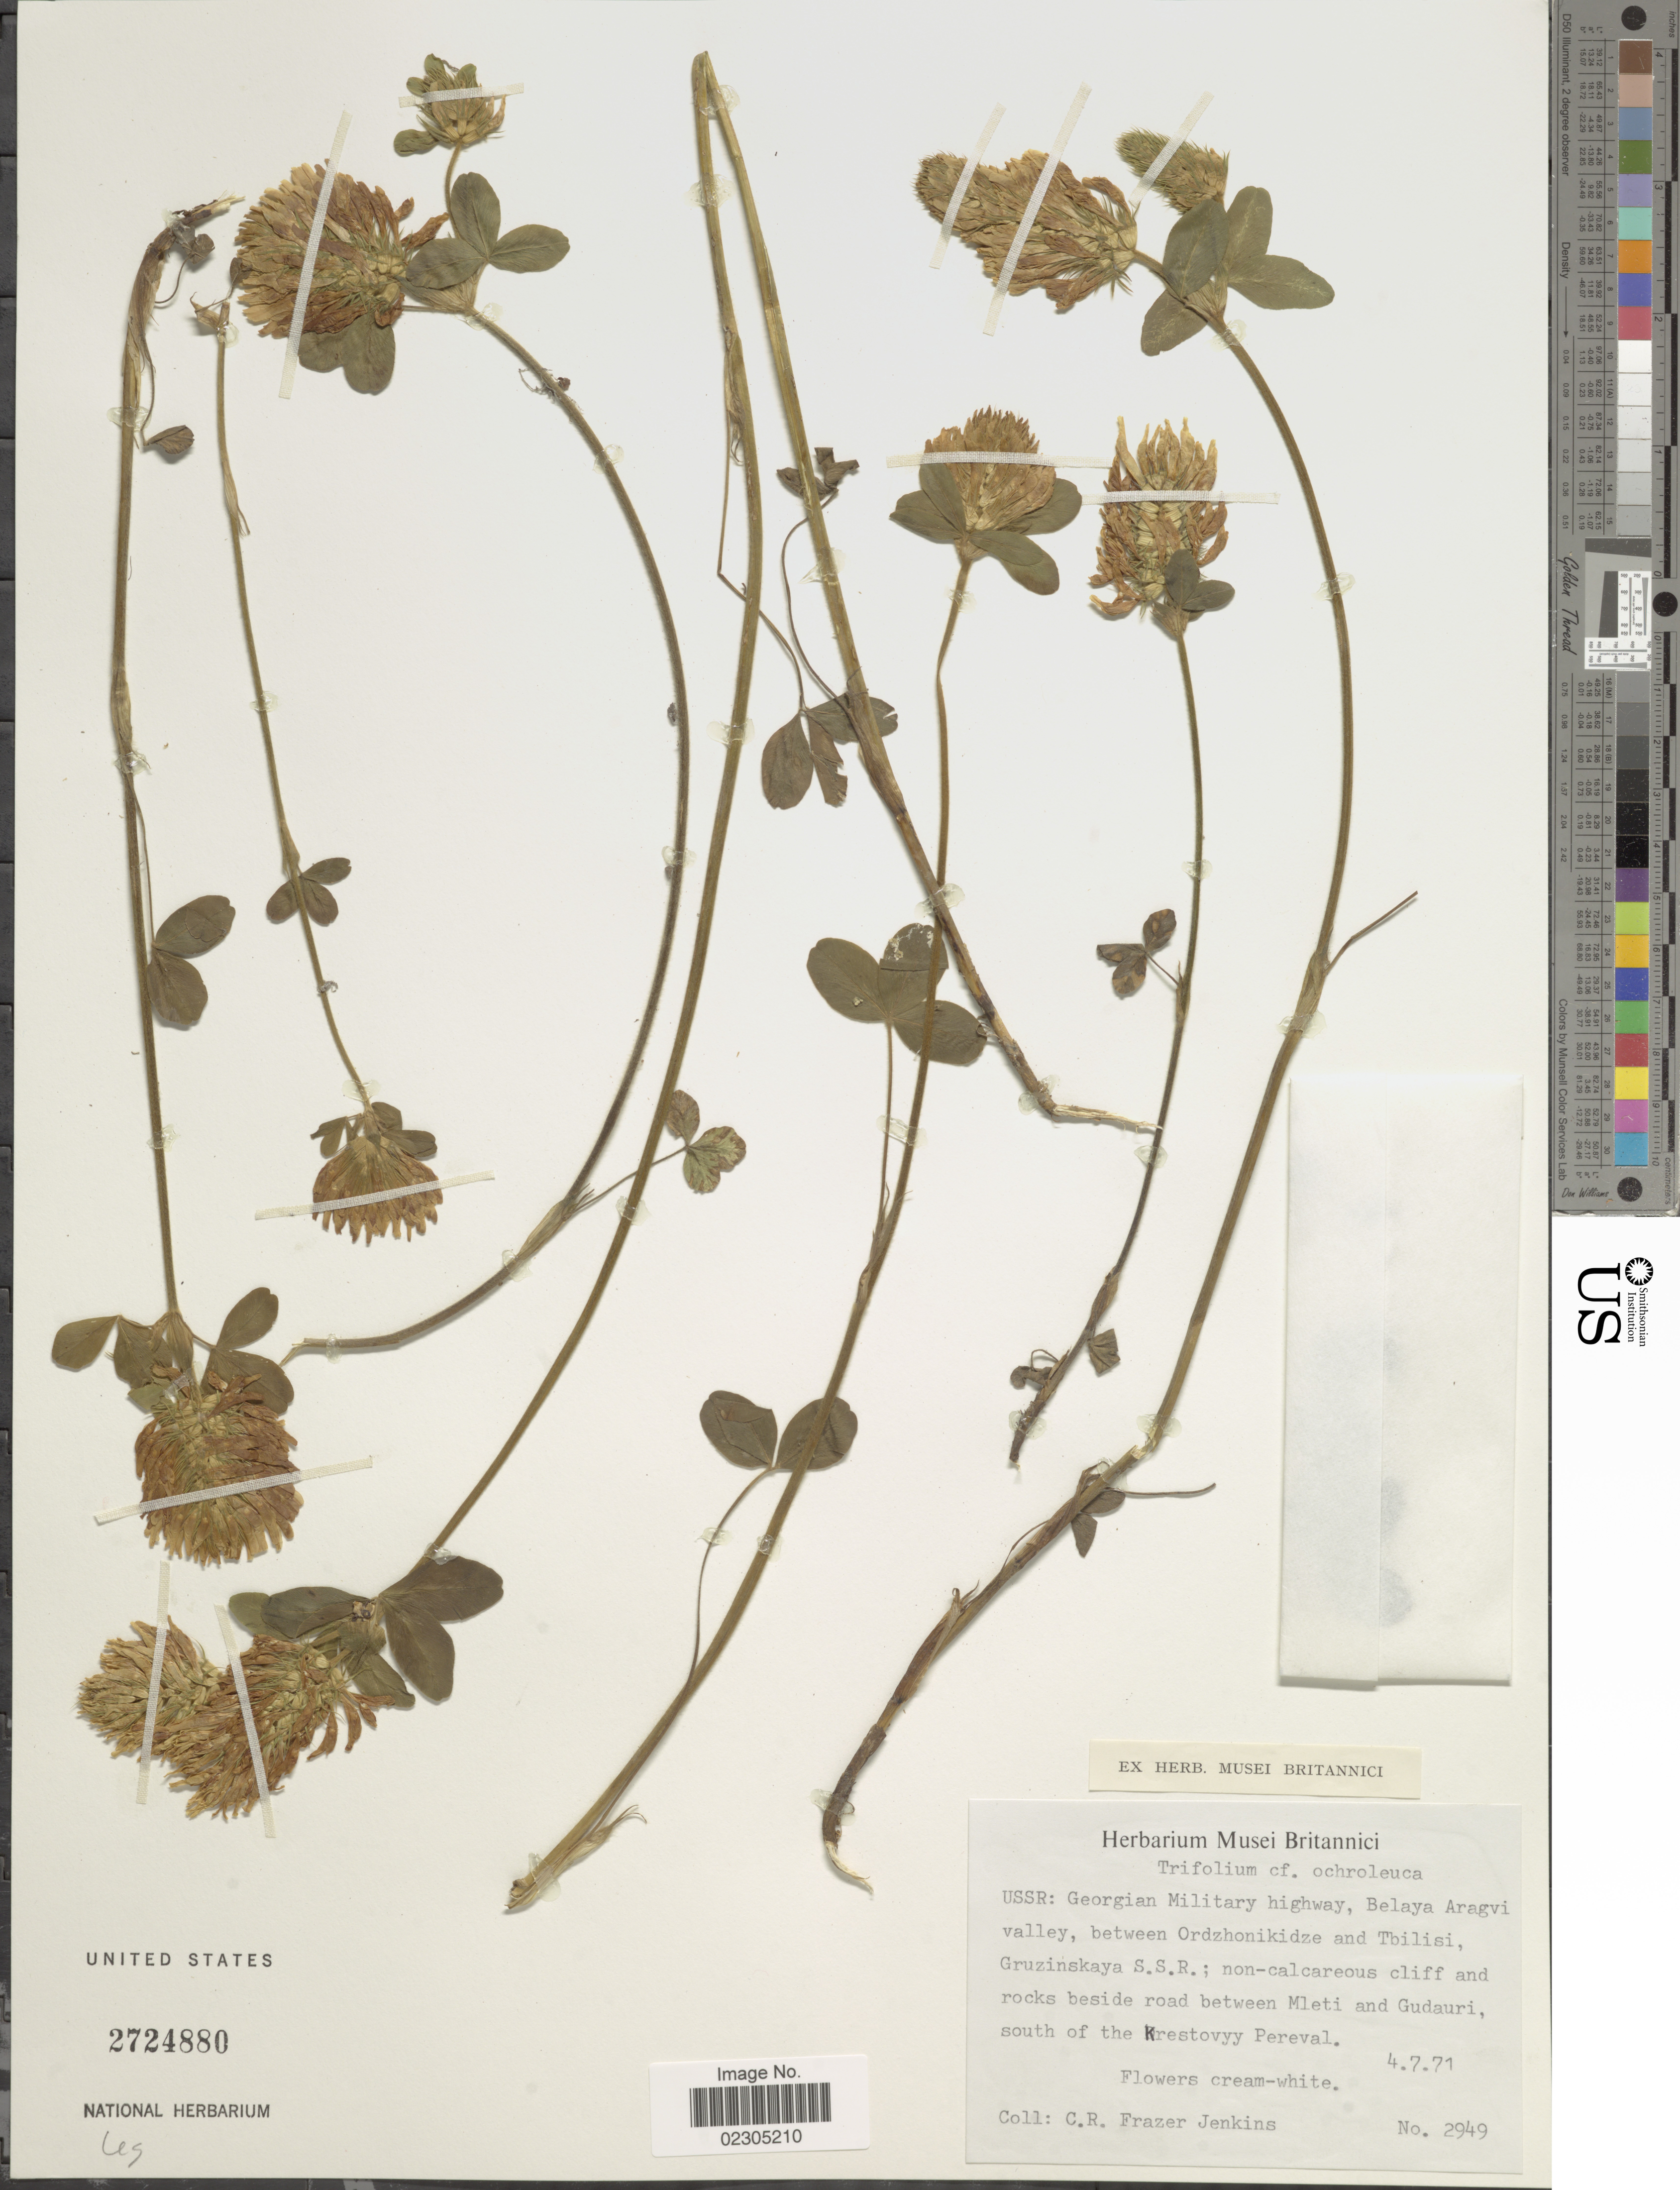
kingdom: Plantae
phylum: Tracheophyta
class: Magnoliopsida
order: Fabales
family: Fabaceae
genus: Trifolium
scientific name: Trifolium ochroleucon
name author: Huds.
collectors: C. Jenkins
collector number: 2949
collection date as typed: Transcribed d/m/y: 4/7/71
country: Georgia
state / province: Tbilisi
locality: Ussr: Georgian Military highway, Beolaya Aragvi valley, between Ordzhonikidze and Tbilisi, Gruzinskaya S.S.R..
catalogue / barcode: US 2724880